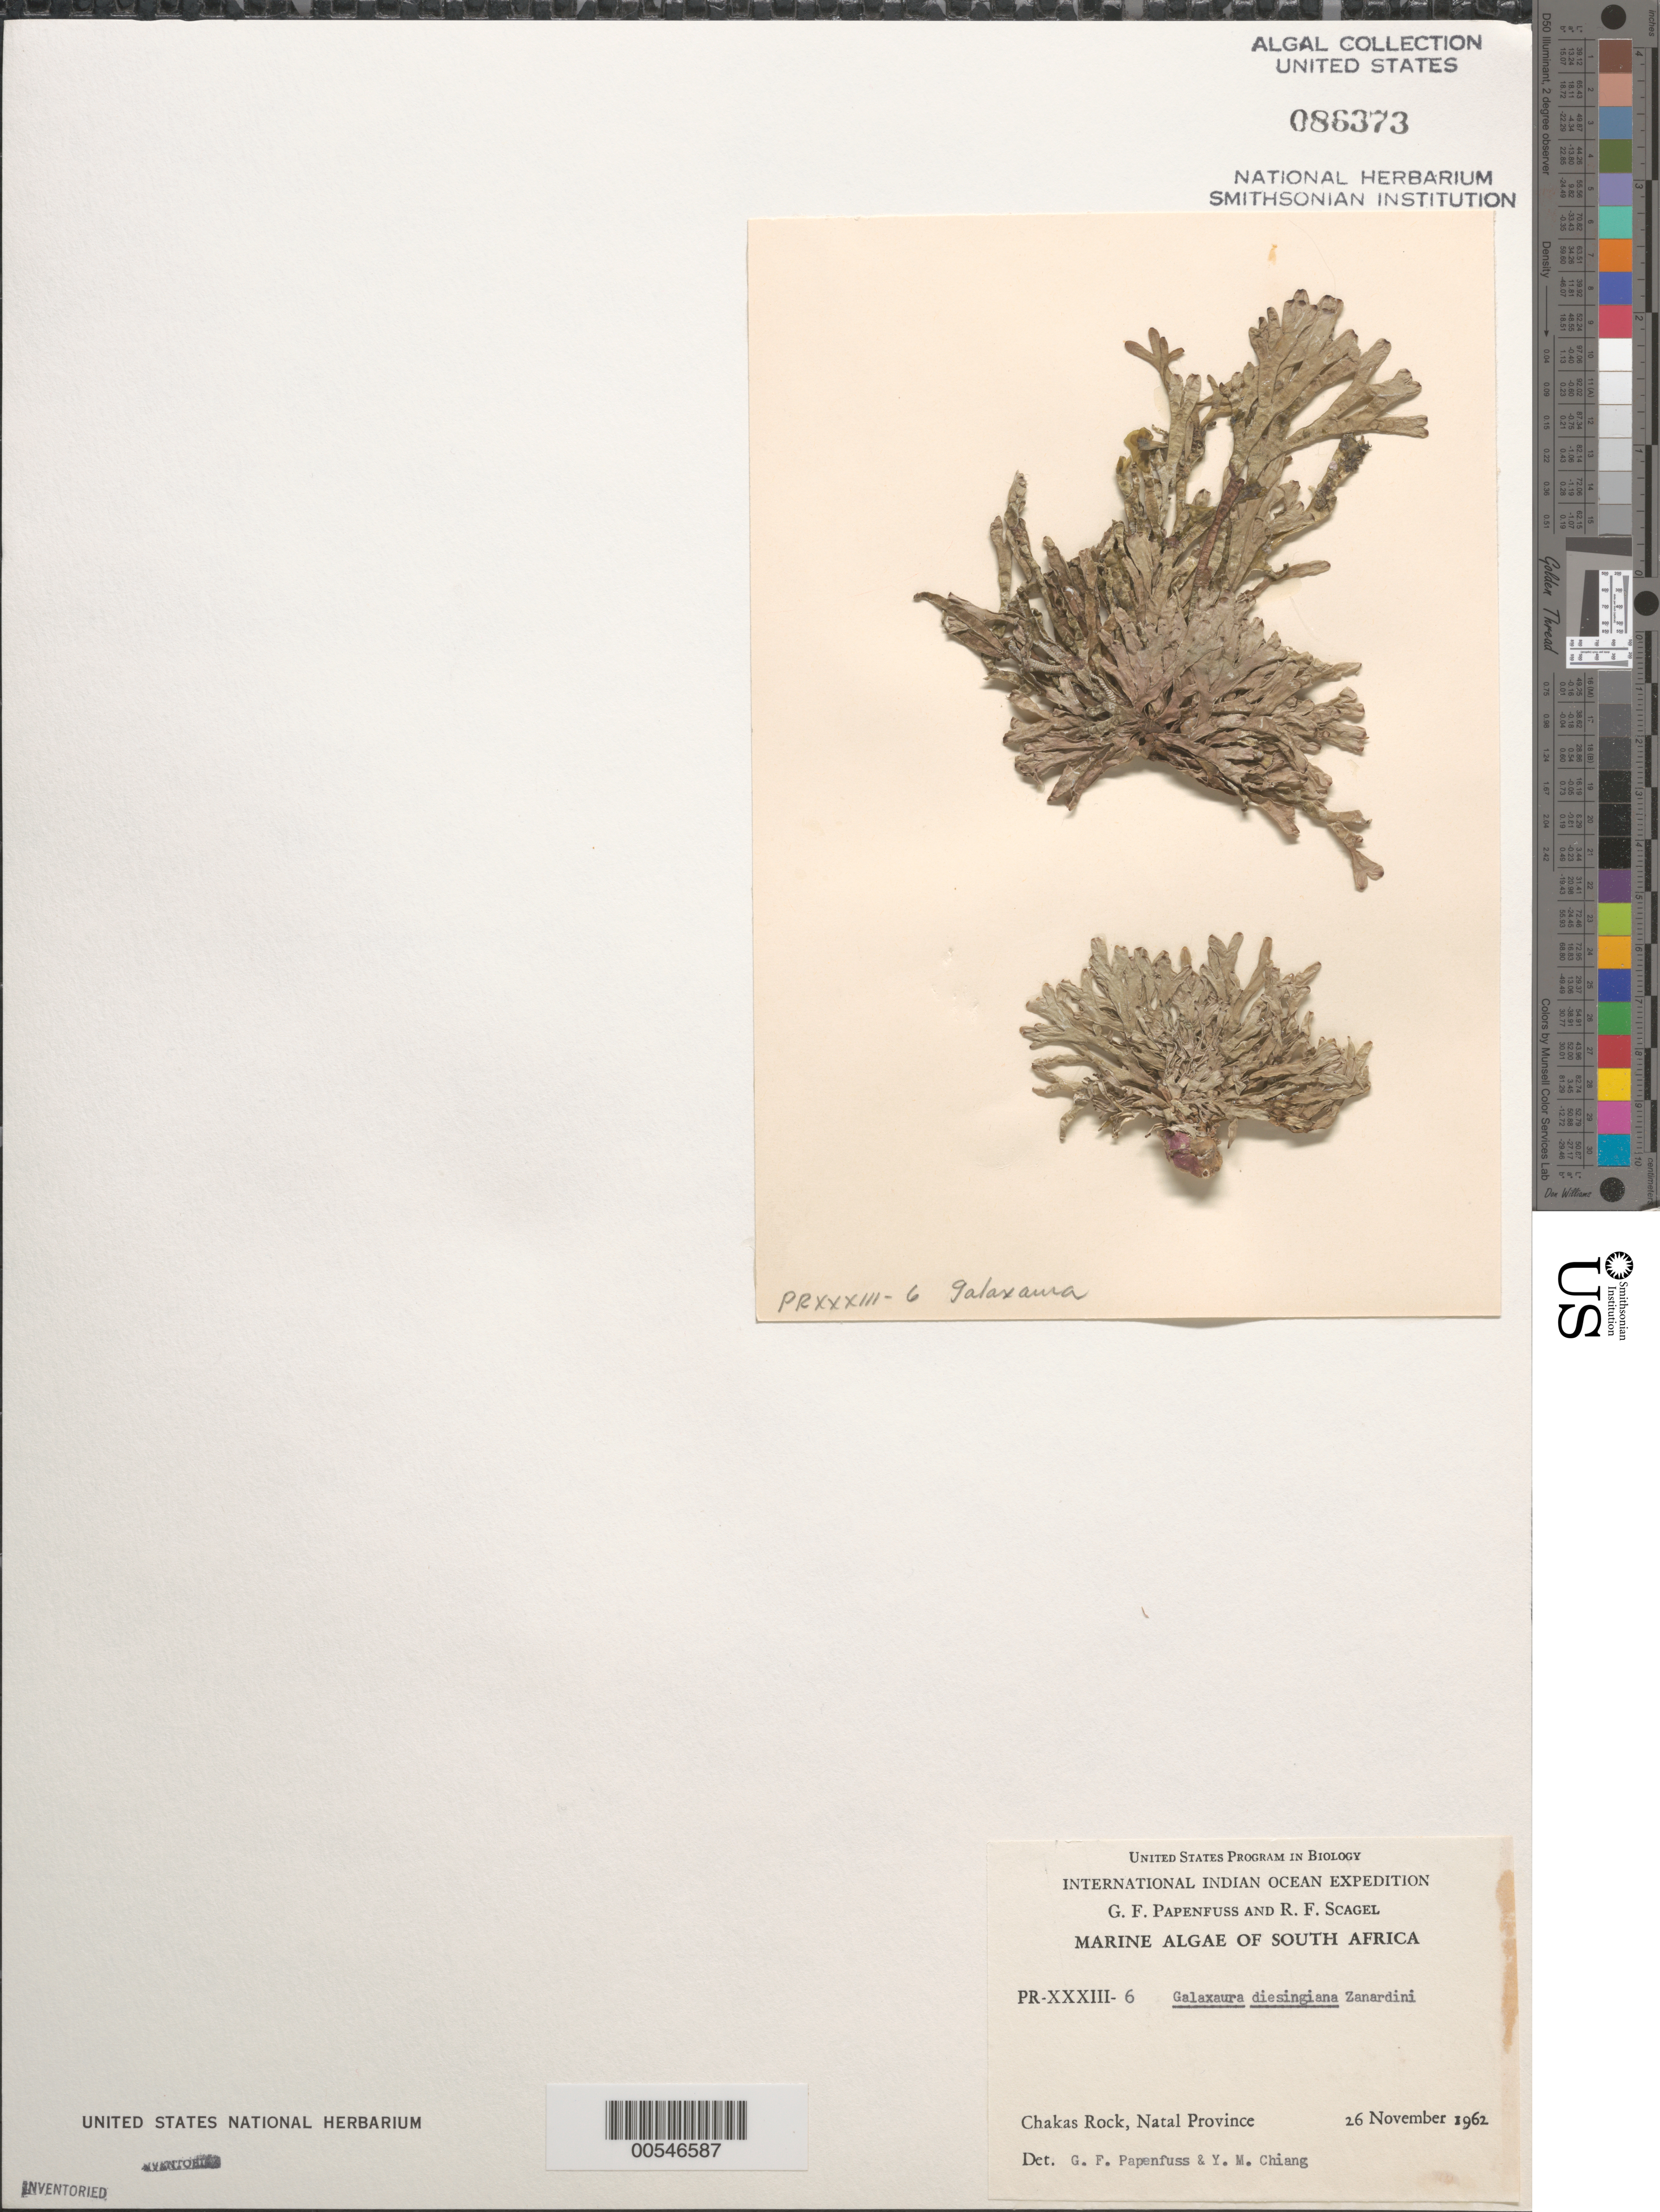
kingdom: Plantae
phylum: Rhodophyta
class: Florideophyceae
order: Nemaliales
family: Galaxauraceae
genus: Dichotomaria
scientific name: Dichotomaria diesingiana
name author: (Zanardini) Huisman et al.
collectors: G. Papenfuss & R. F. Scagel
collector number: PR-XXXIII-6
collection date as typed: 26 Nov 1962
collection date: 1962-11-26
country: South Africa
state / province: KwaZulu-Natal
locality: Chakas Rock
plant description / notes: International Indian Ocean Expedition, 1962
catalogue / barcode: US 86373